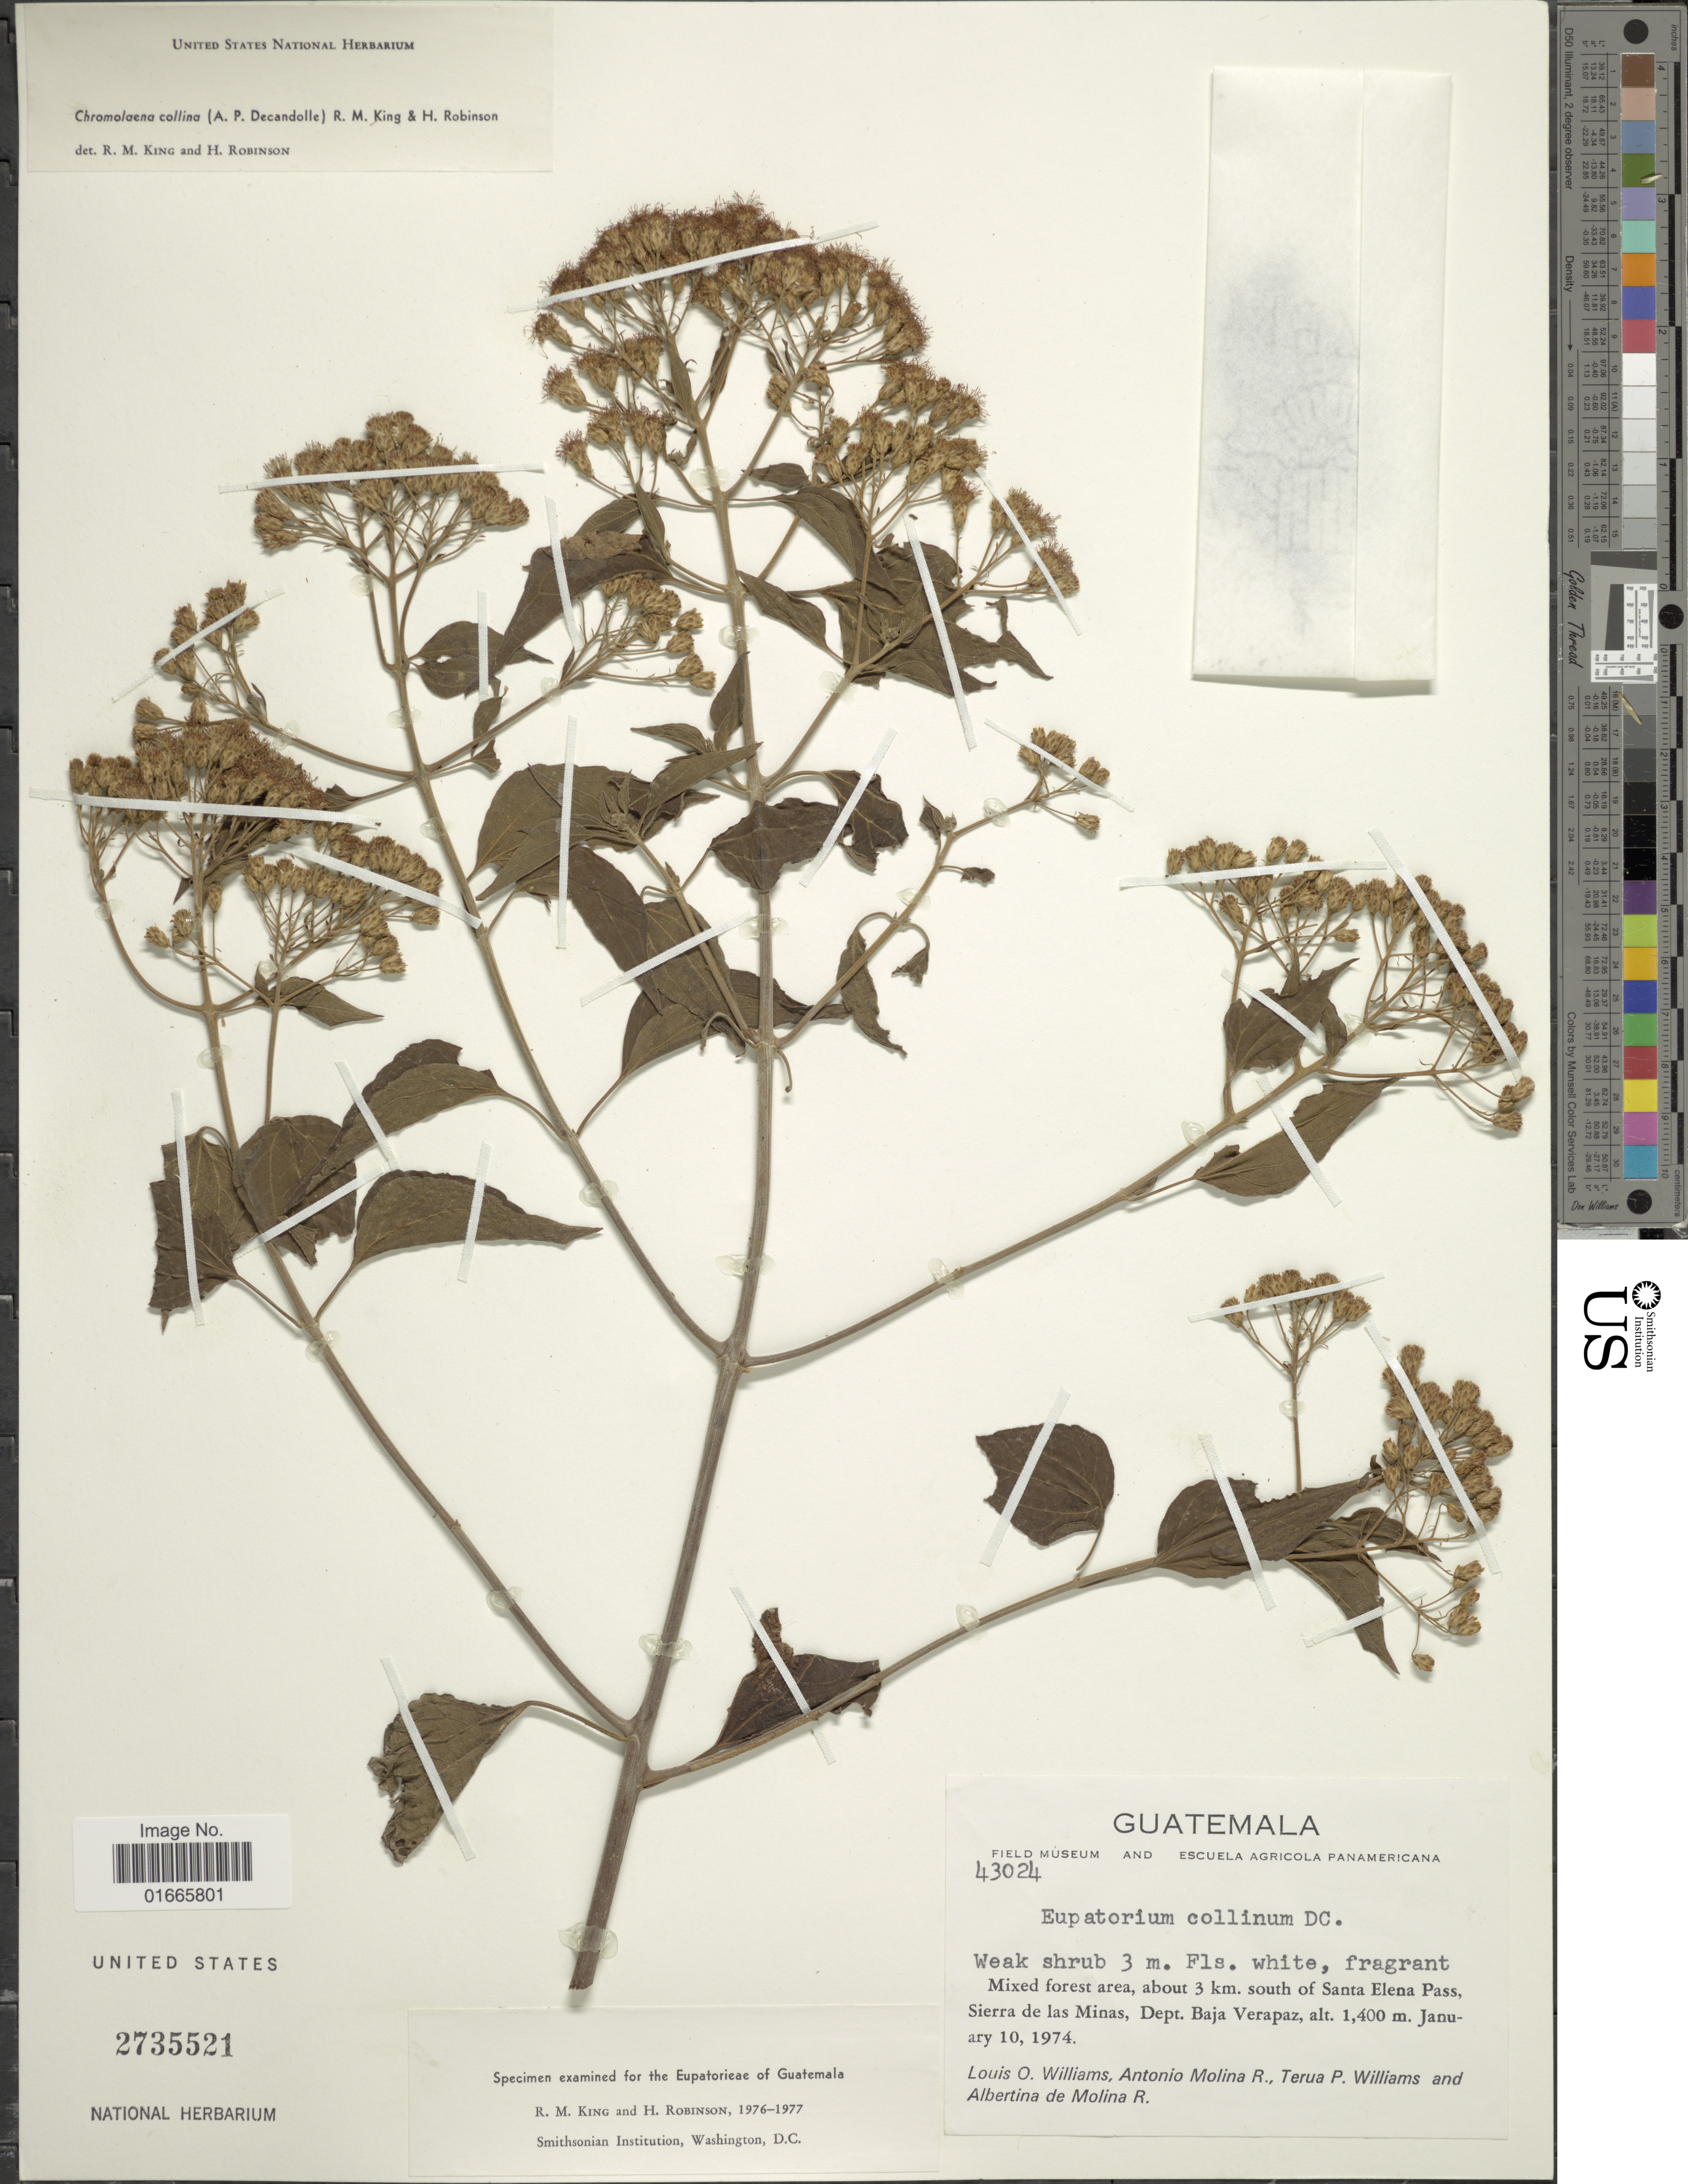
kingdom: Plantae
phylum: Tracheophyta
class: Magnoliopsida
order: Asterales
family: Asteraceae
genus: Chromolaena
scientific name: Chromolaena collina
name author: (DC.) R.M. King & H. Rob.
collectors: L. O. Williams, A. Molina R., T. P. Williams & A. R. Molina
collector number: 43024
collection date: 1974-01-10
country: Guatemala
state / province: Baja Verapaz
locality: About 3 km. south of Santa Elena Pass, Sierra de las Minas, Dept. Baja Verapaz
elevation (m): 1400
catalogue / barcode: US 2735521